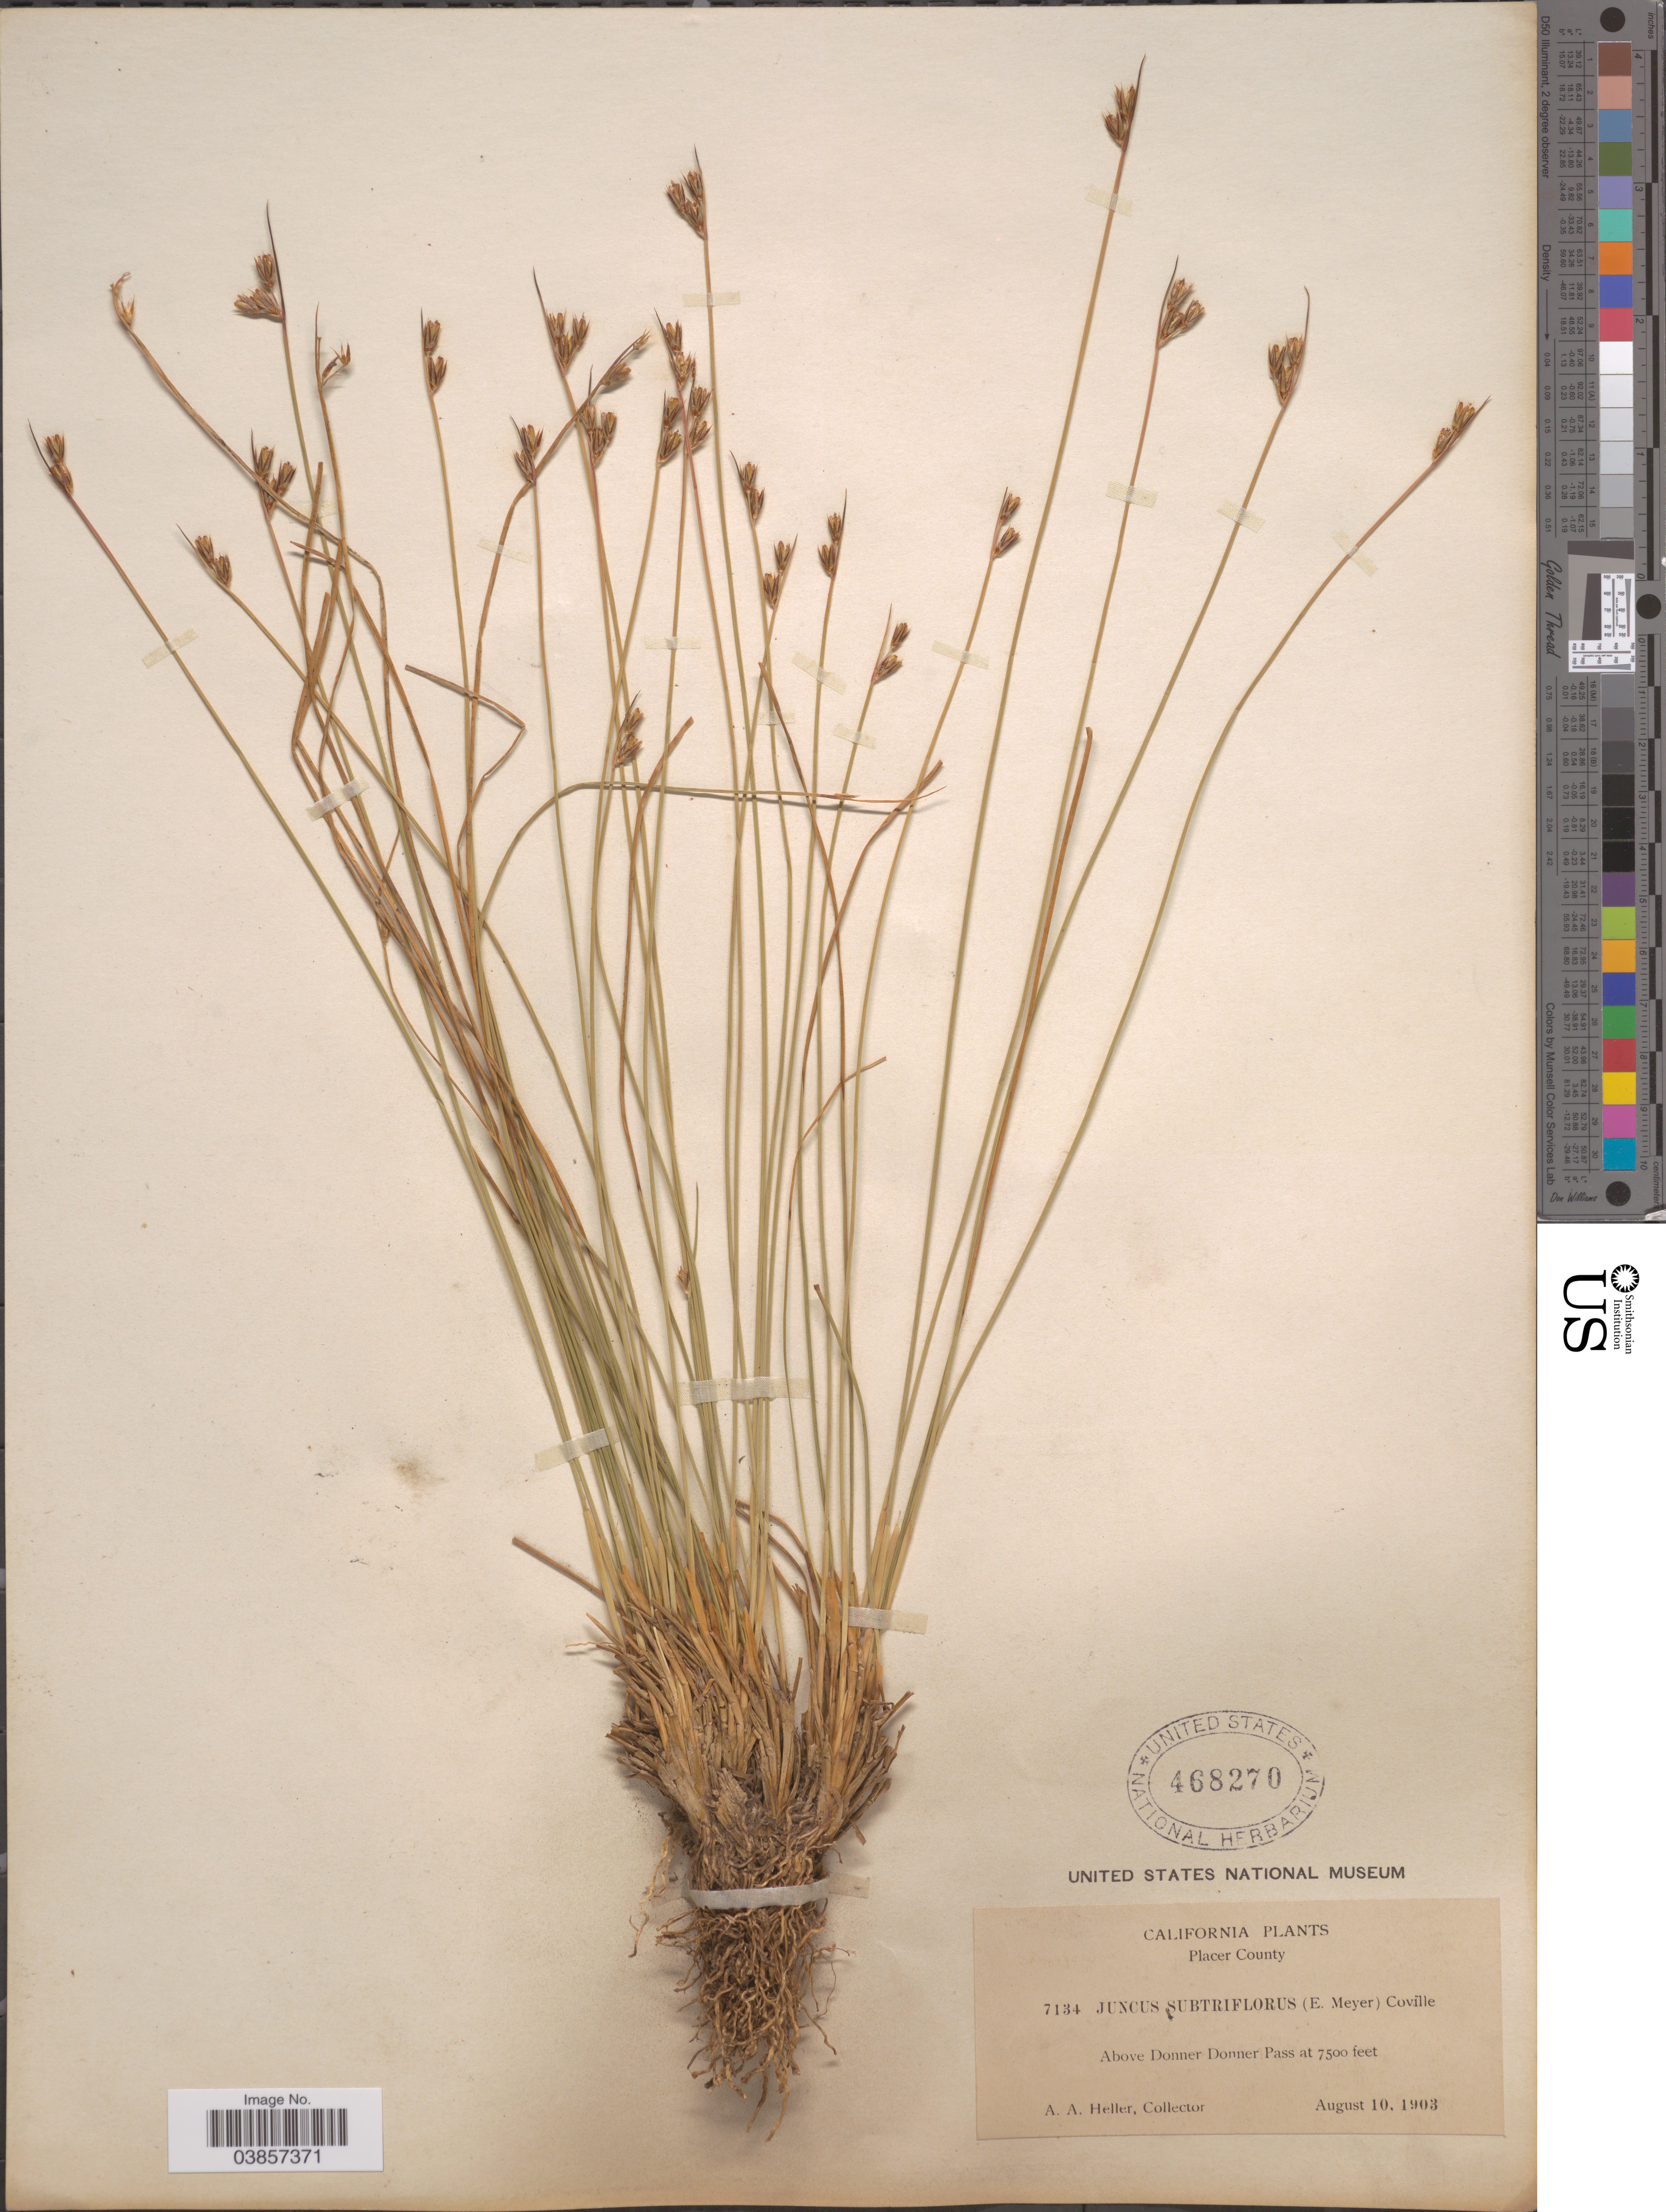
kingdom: Plantae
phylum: Tracheophyta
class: Liliopsida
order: Poales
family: Juncaceae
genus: Juncus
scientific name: Juncus subtriflorus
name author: (E. Mey.) Coville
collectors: A. A. Heller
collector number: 7134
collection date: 1903-08-10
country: United States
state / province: California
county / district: Placer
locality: Placer County. Above Donner Donner Pass.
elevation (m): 2286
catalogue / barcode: US 468270